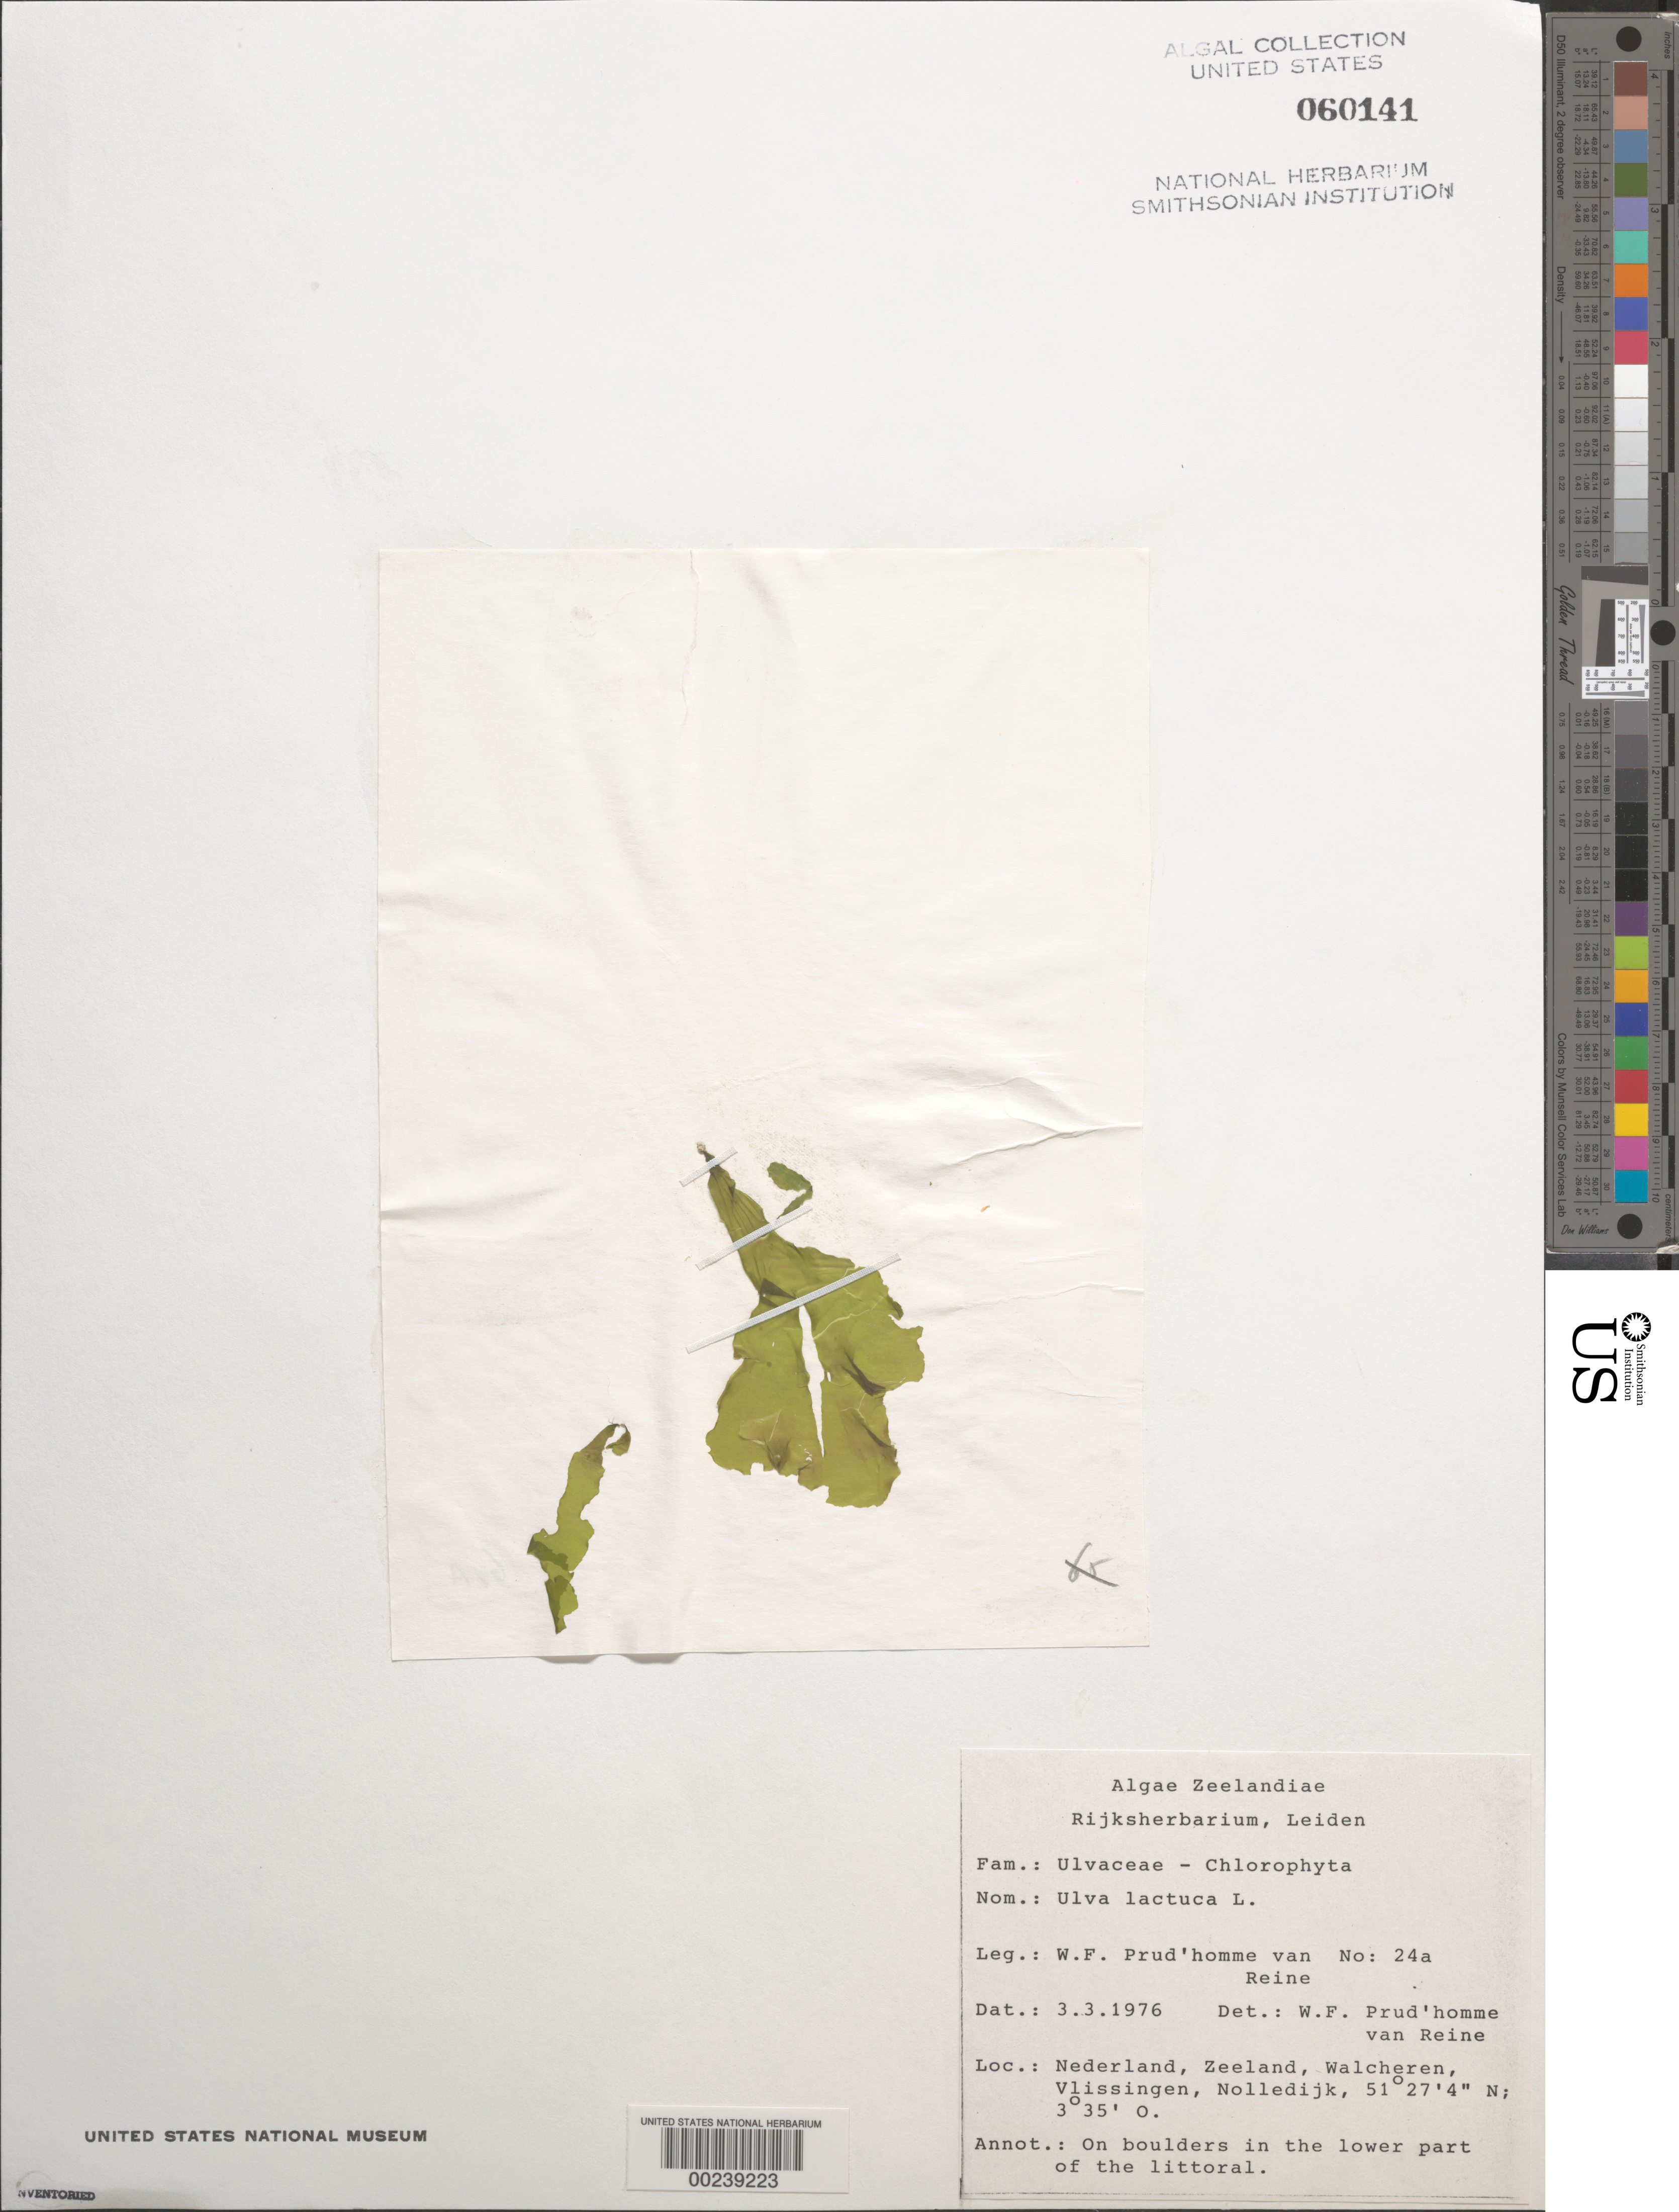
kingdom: Plantae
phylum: Chlorophyta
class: Ulvophyceae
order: Ulvales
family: Ulvaceae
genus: Ulva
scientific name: Ulva lactuca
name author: L.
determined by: Prud'homme van Reine, W. F.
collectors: W. Prud'homme van Reine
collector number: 24a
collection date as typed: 03 Mar 1976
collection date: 1976-03-03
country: Netherlands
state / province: Zeeland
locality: Walcheren, vlissingen, nolledijk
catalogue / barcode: US 60141